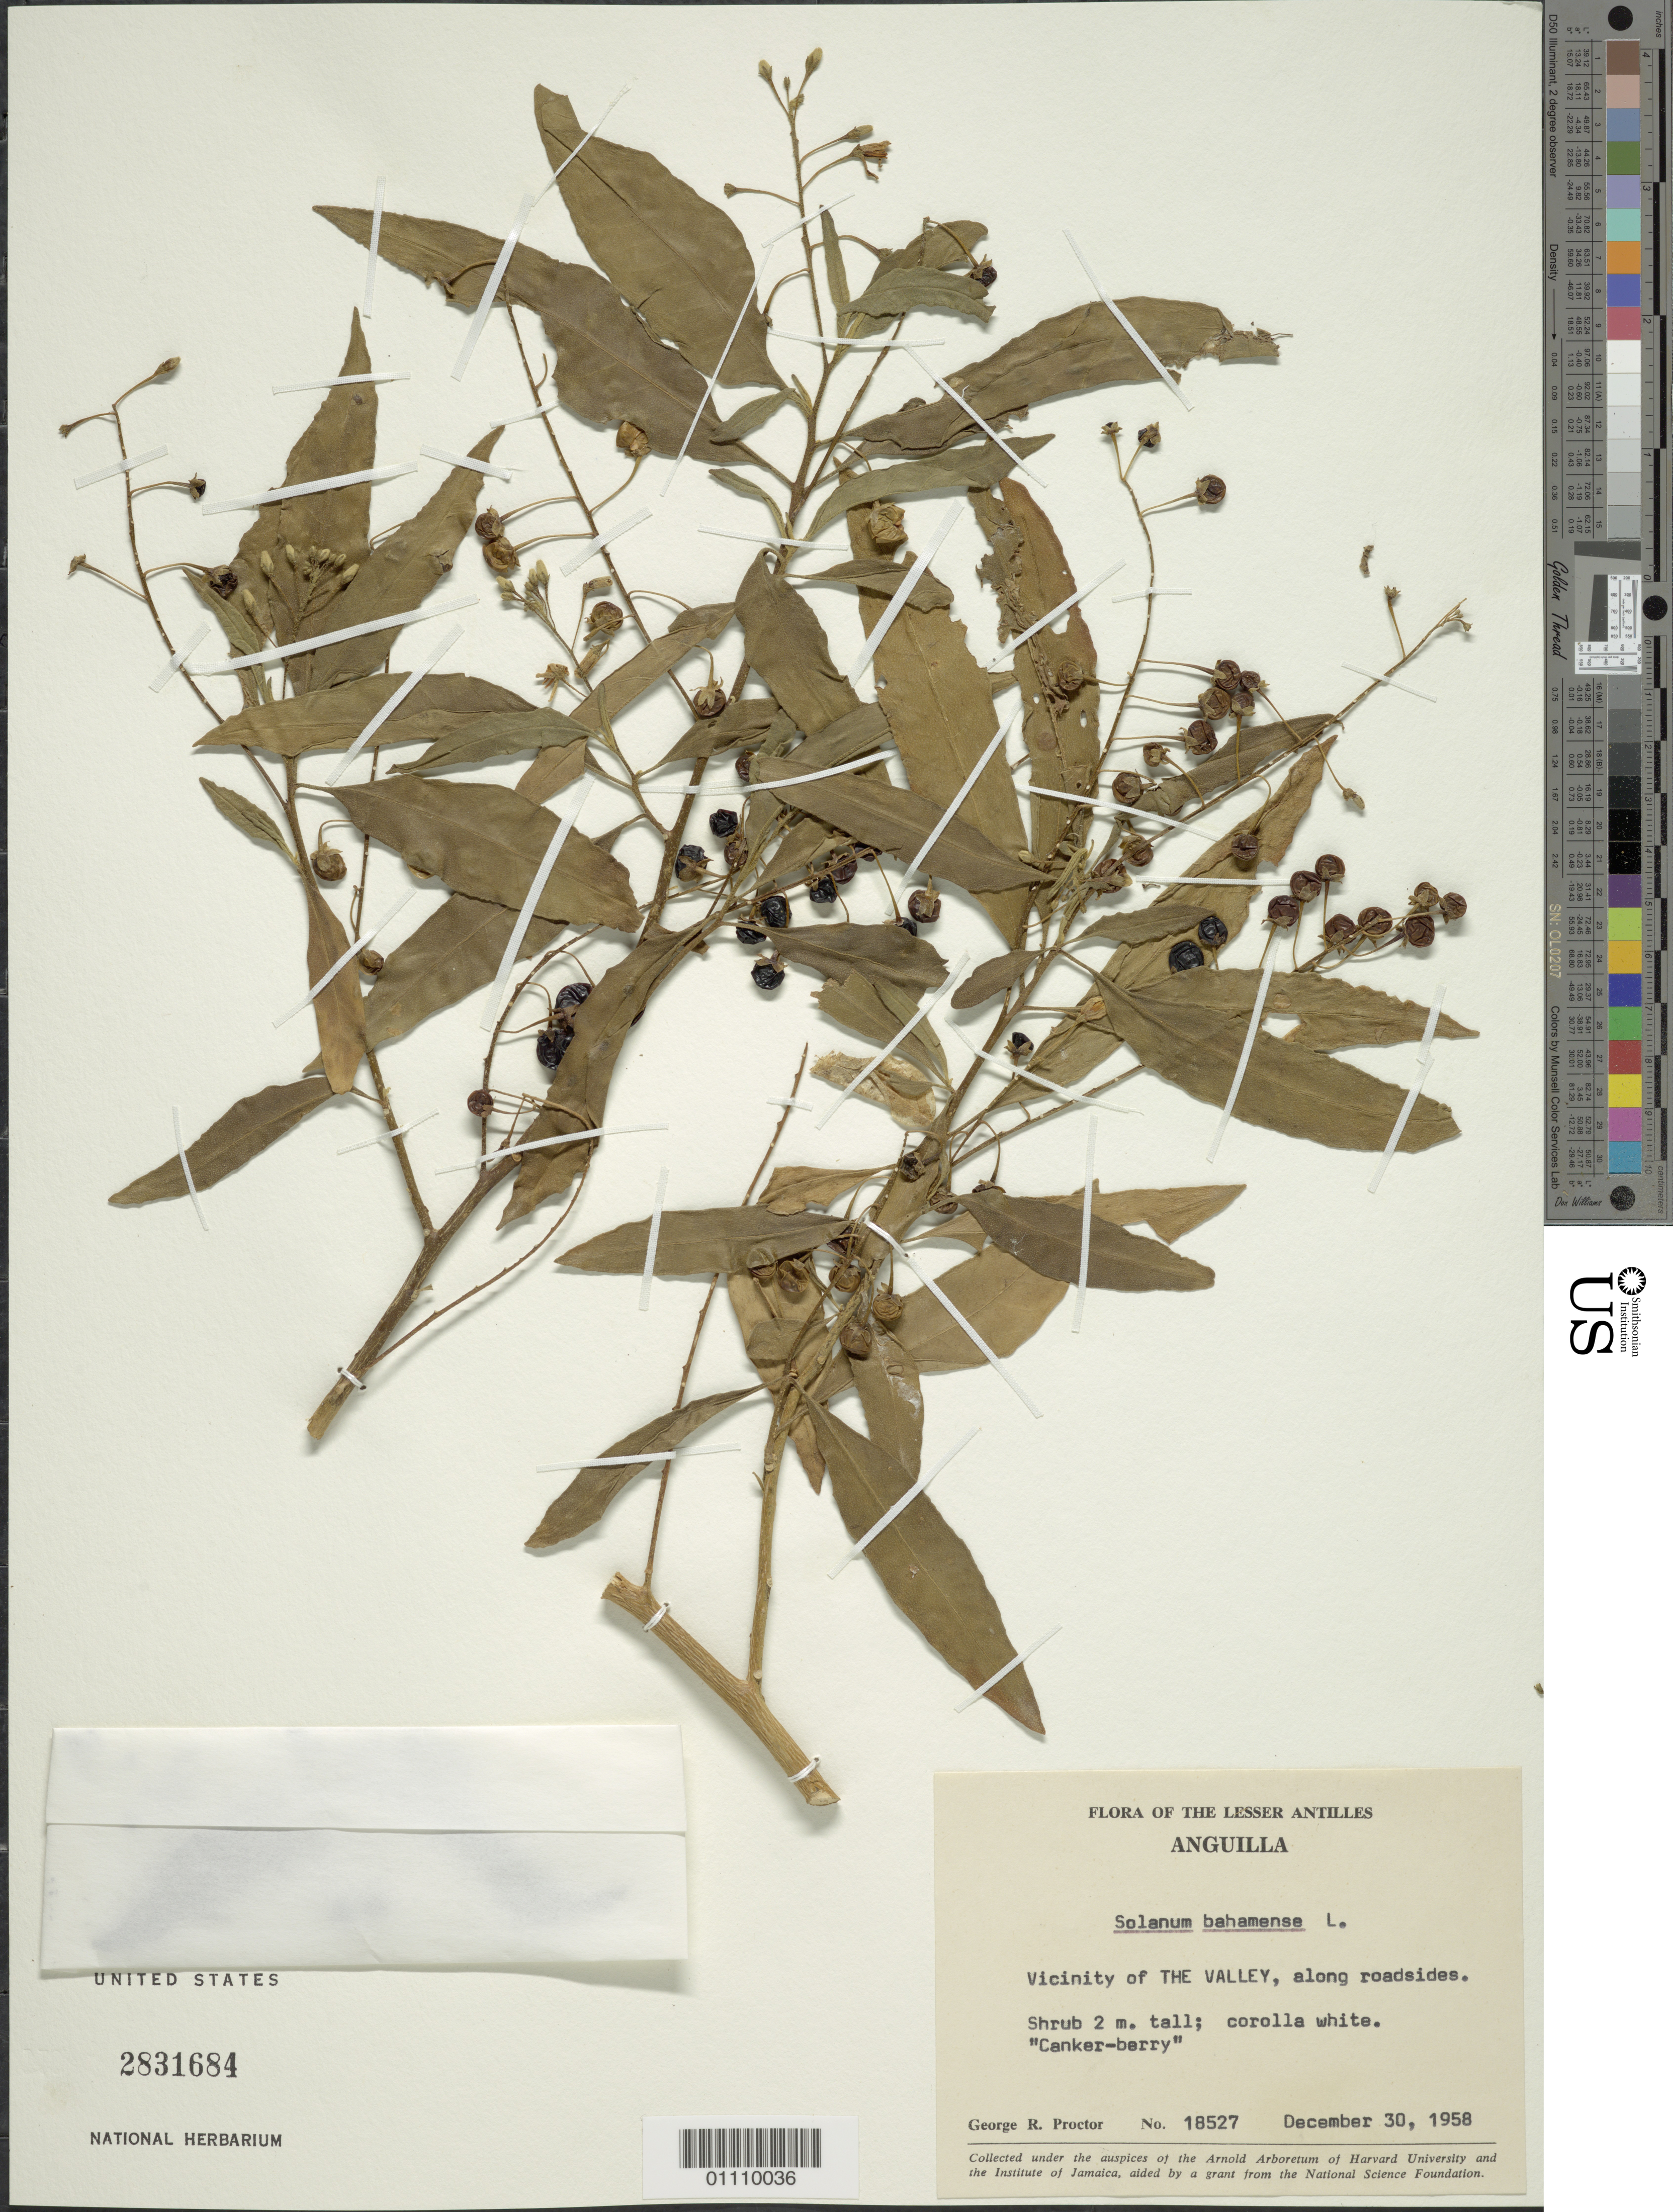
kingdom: Plantae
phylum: Tracheophyta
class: Magnoliopsida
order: Solanales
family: Solanaceae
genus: Solanum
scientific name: Solanum bahamense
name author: L.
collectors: G. R. Proctor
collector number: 18527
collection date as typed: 30 Dec 1958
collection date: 1958-12-30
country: Anguilla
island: Anguilla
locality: The Valley, vicinity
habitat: Along roadsides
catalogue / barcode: US 2831684